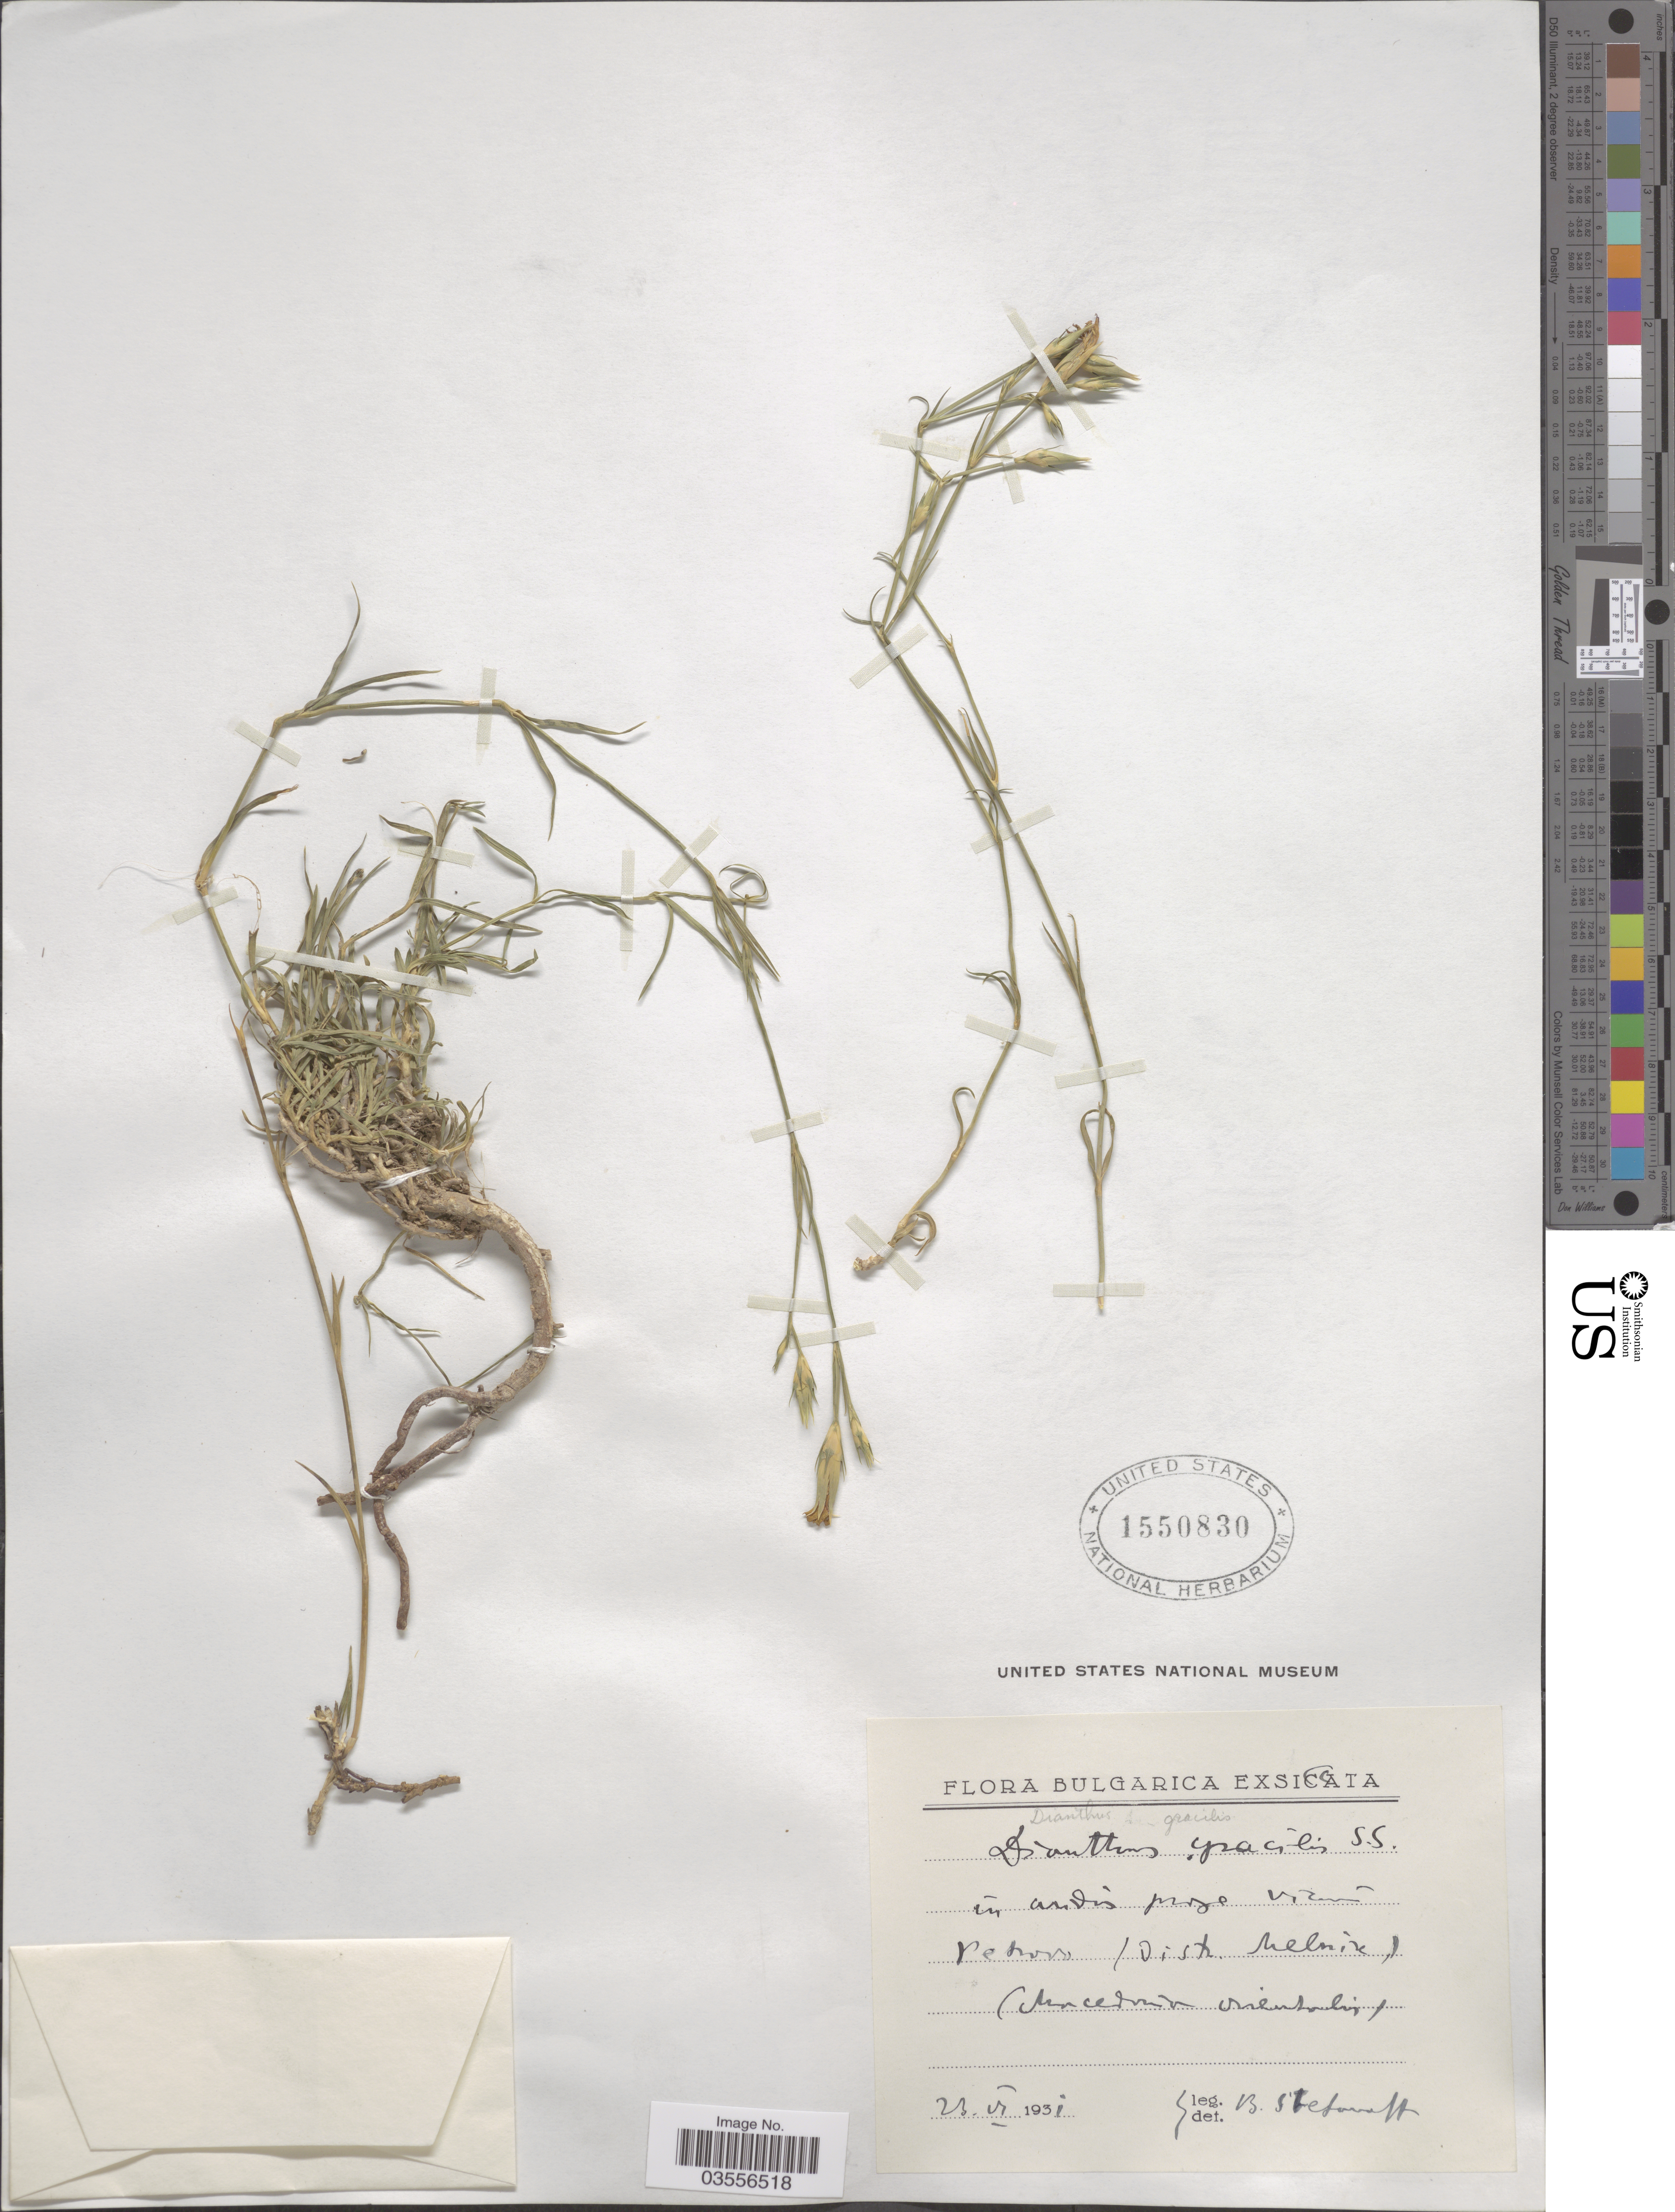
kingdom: Plantae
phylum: Tracheophyta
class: Magnoliopsida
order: Caryophyllales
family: Caryophyllaceae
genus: Dianthus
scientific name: Dianthus gracilis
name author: Sm.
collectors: B. Stefanoff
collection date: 1931-06-23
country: Bulgaria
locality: In aridis prope vicum [interpreted] Pedrono [interpreted] (Distr. Melnik [interpreted]) (Macedonia Orientalis).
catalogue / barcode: US 1550830